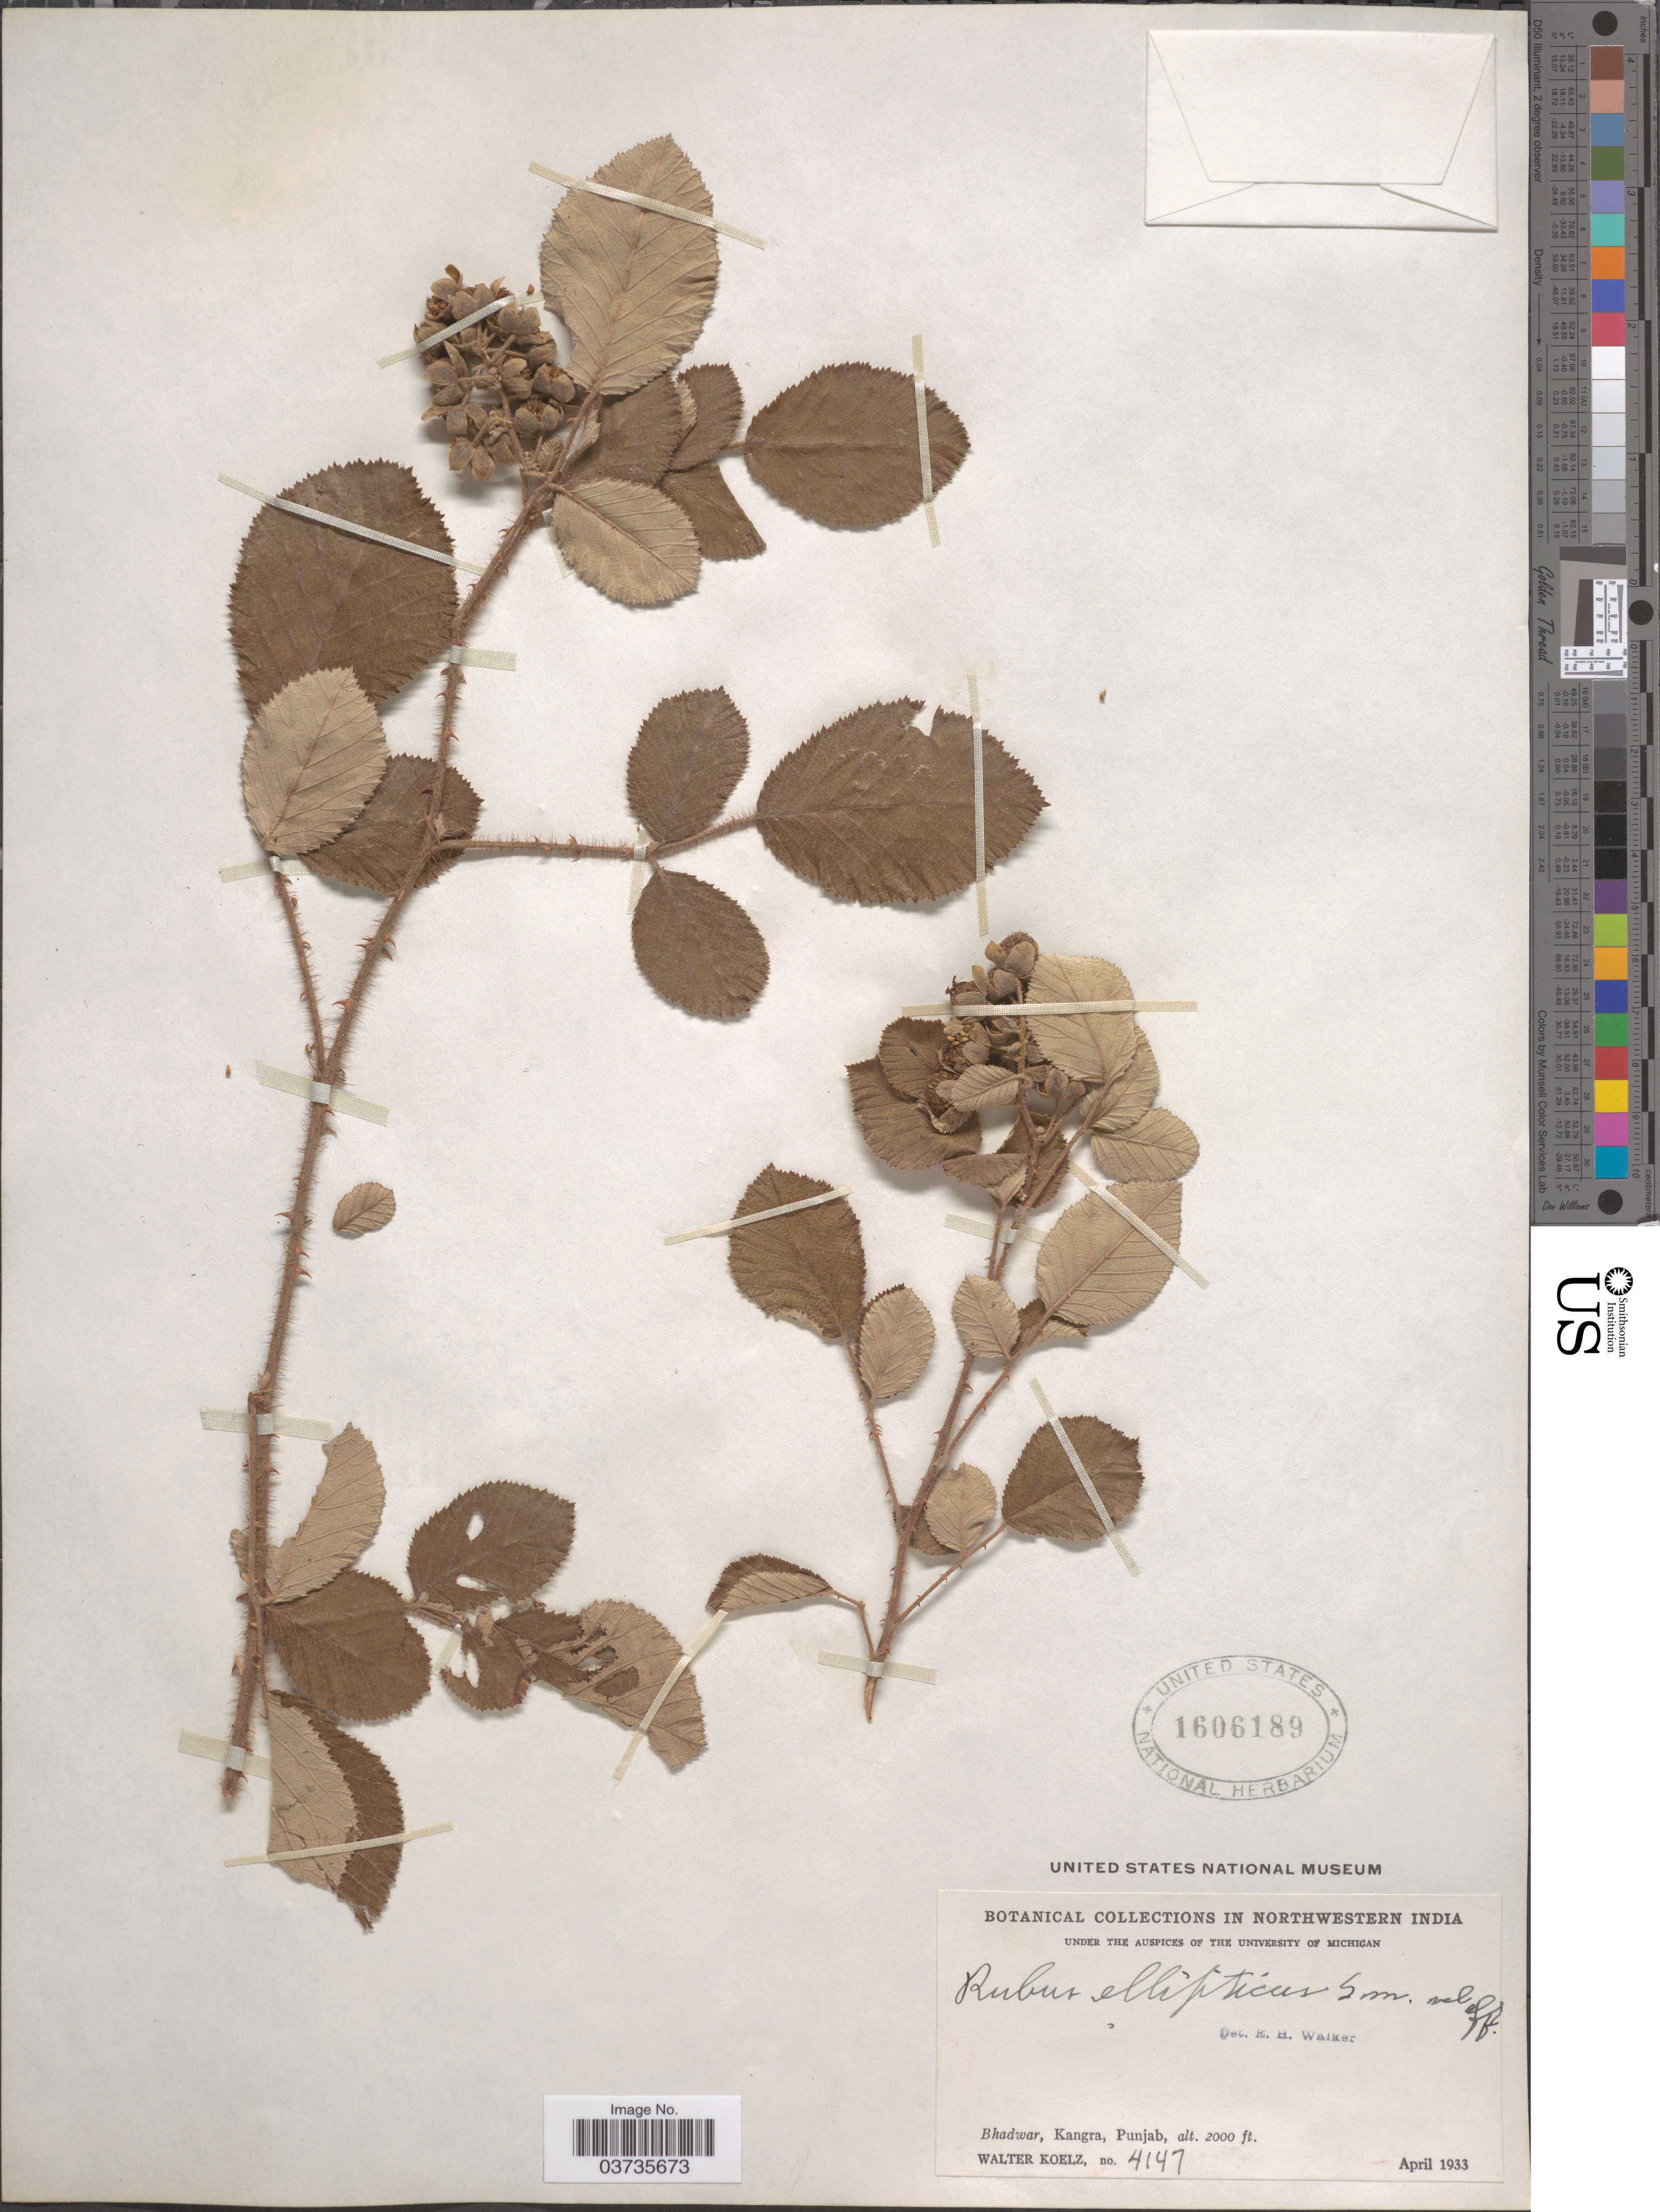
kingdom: Plantae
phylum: Tracheophyta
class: Magnoliopsida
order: Rosales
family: Rosaceae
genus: Rubus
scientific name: Rubus ellipticus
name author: Sm.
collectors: W. N. Koelz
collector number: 4147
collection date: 1933-04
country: India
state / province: Punjab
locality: Northwestern India. Bhadwar, Kangra.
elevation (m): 610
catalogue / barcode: US 1606189